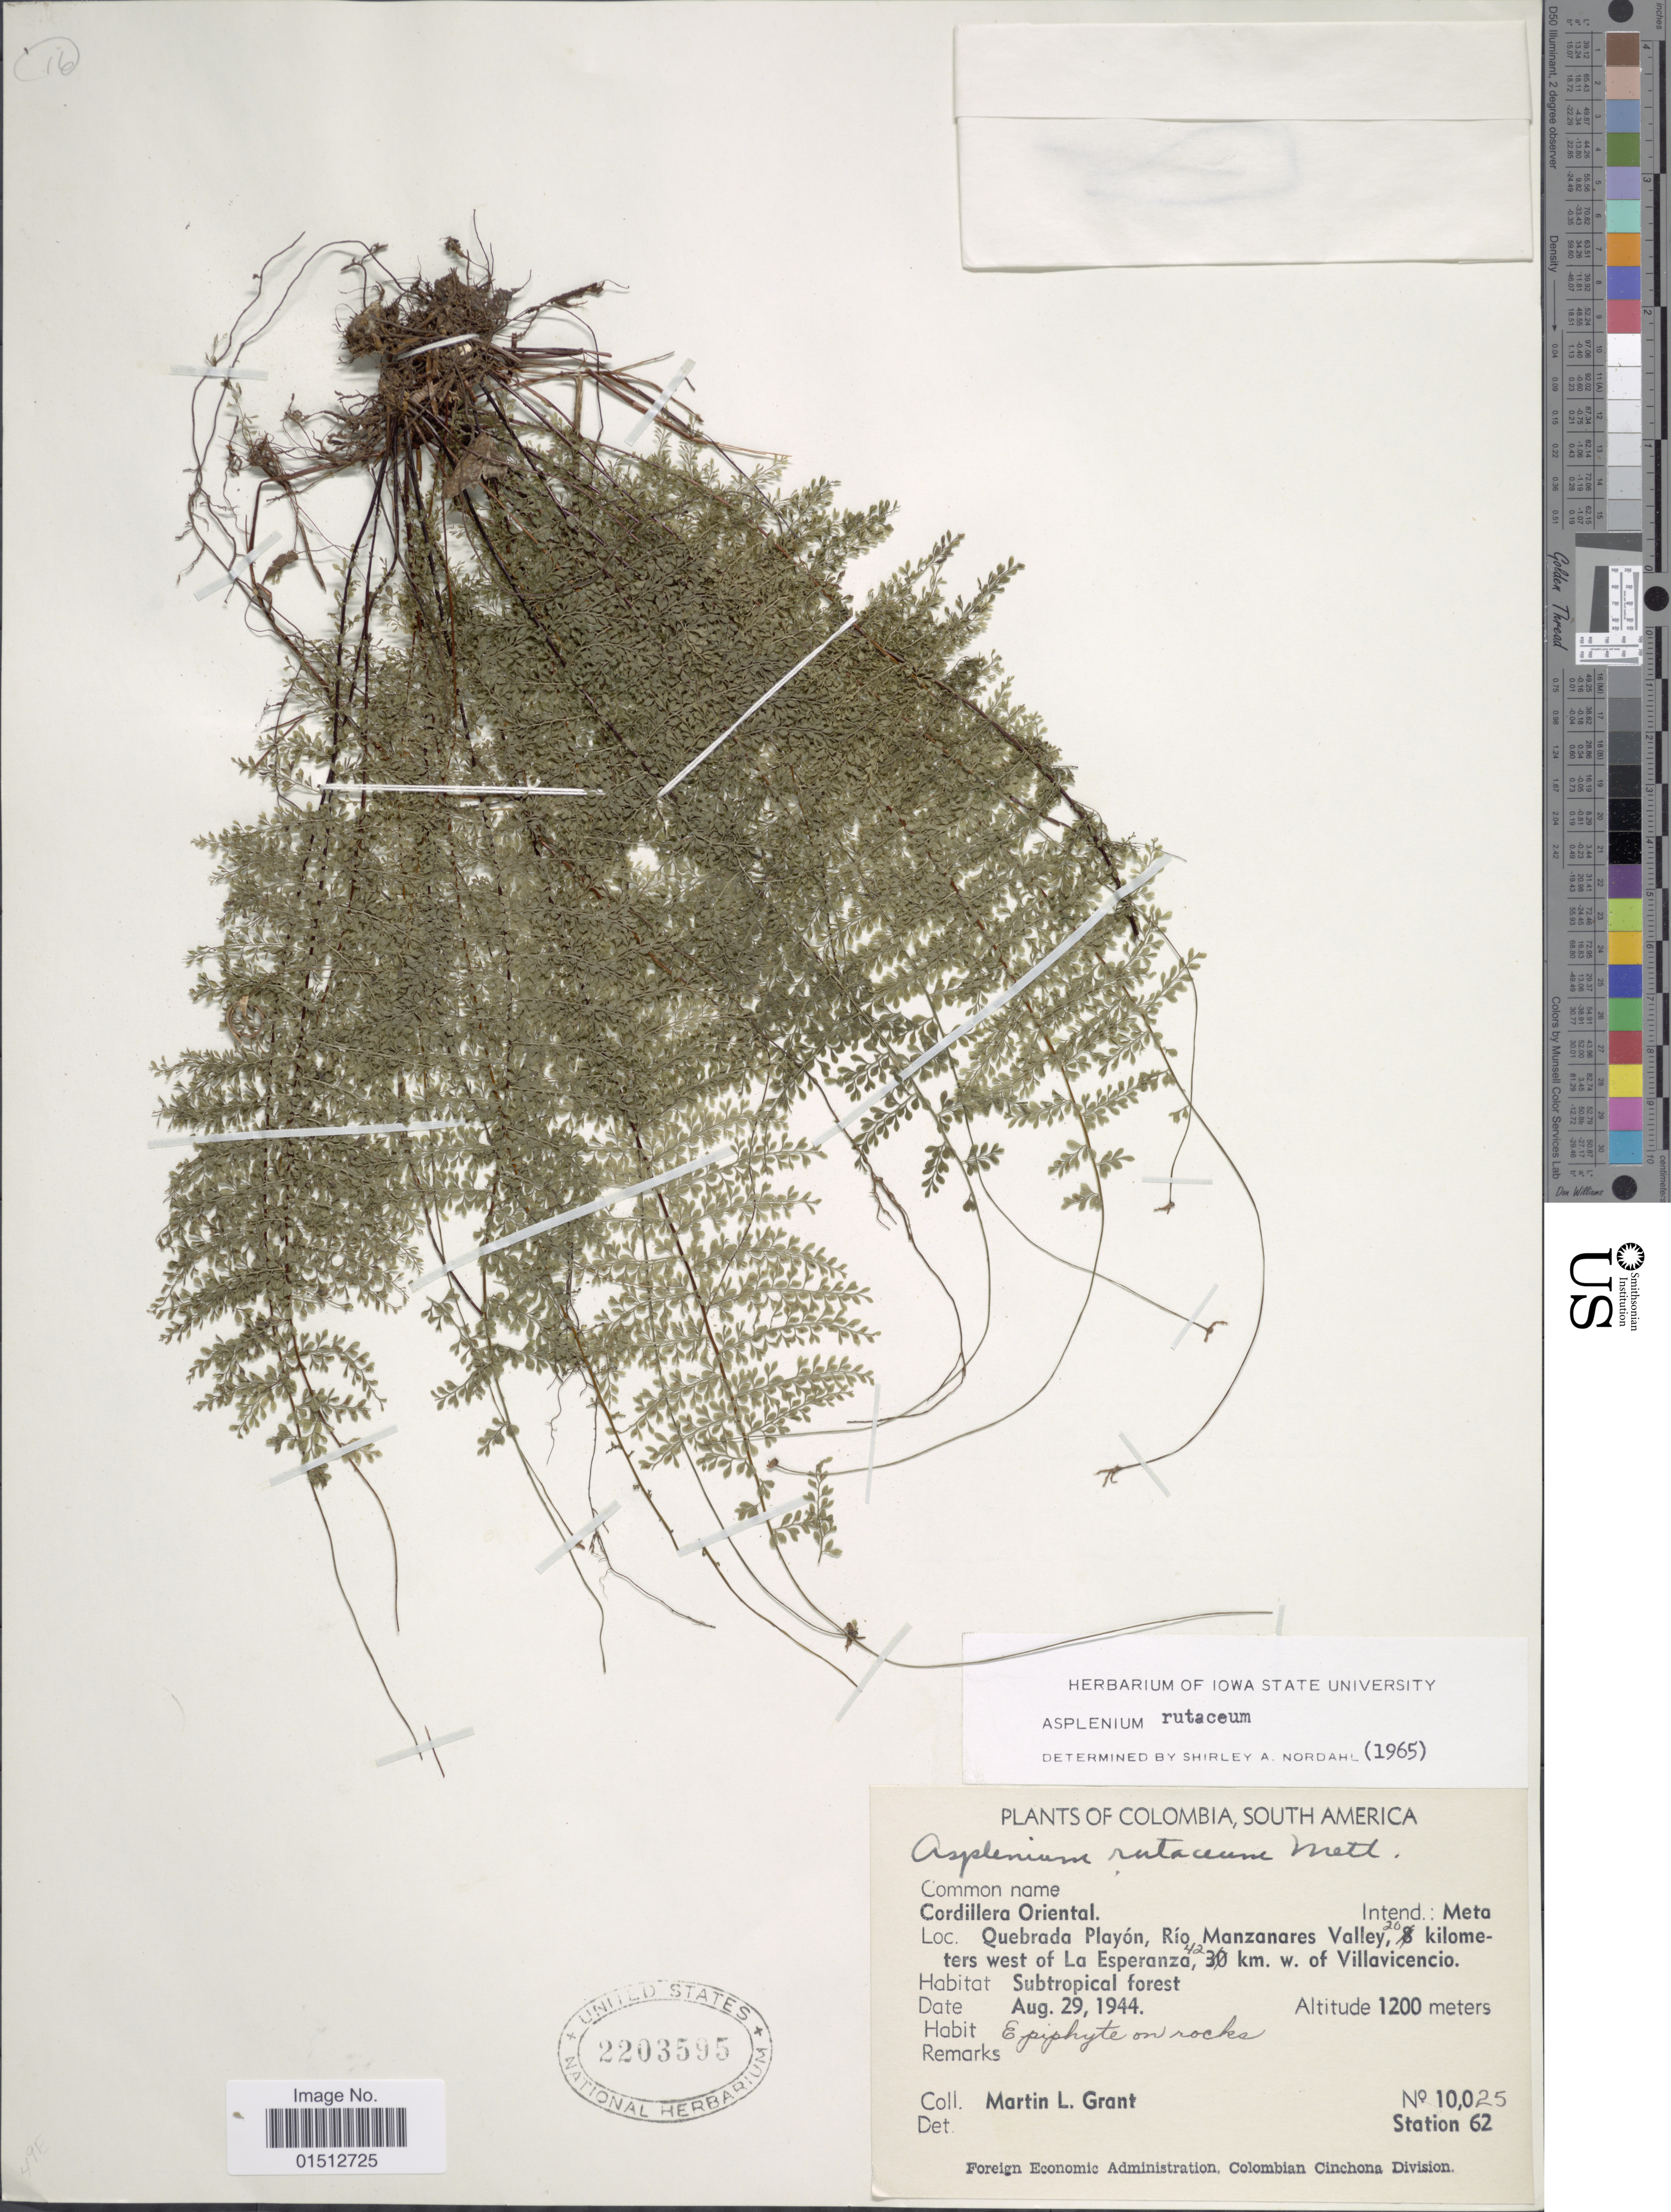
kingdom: Plantae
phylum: Tracheophyta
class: Polypodiopsida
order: Polypodiales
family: Aspleniaceae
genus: Asplenium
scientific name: Asplenium rutaceum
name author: (Willd.) Mett.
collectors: M. L. Grant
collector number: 10025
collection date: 1944-08-29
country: Colombia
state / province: Meta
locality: Colombia, South America, Cordillera Oriental, Intend: Meta, Quebrada Playon, Rio Manzanares Valley, 20 kilometers west of La Esperanza, 42 km. w. of Villavicenco. Station 62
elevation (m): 1200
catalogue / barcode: US 2203595